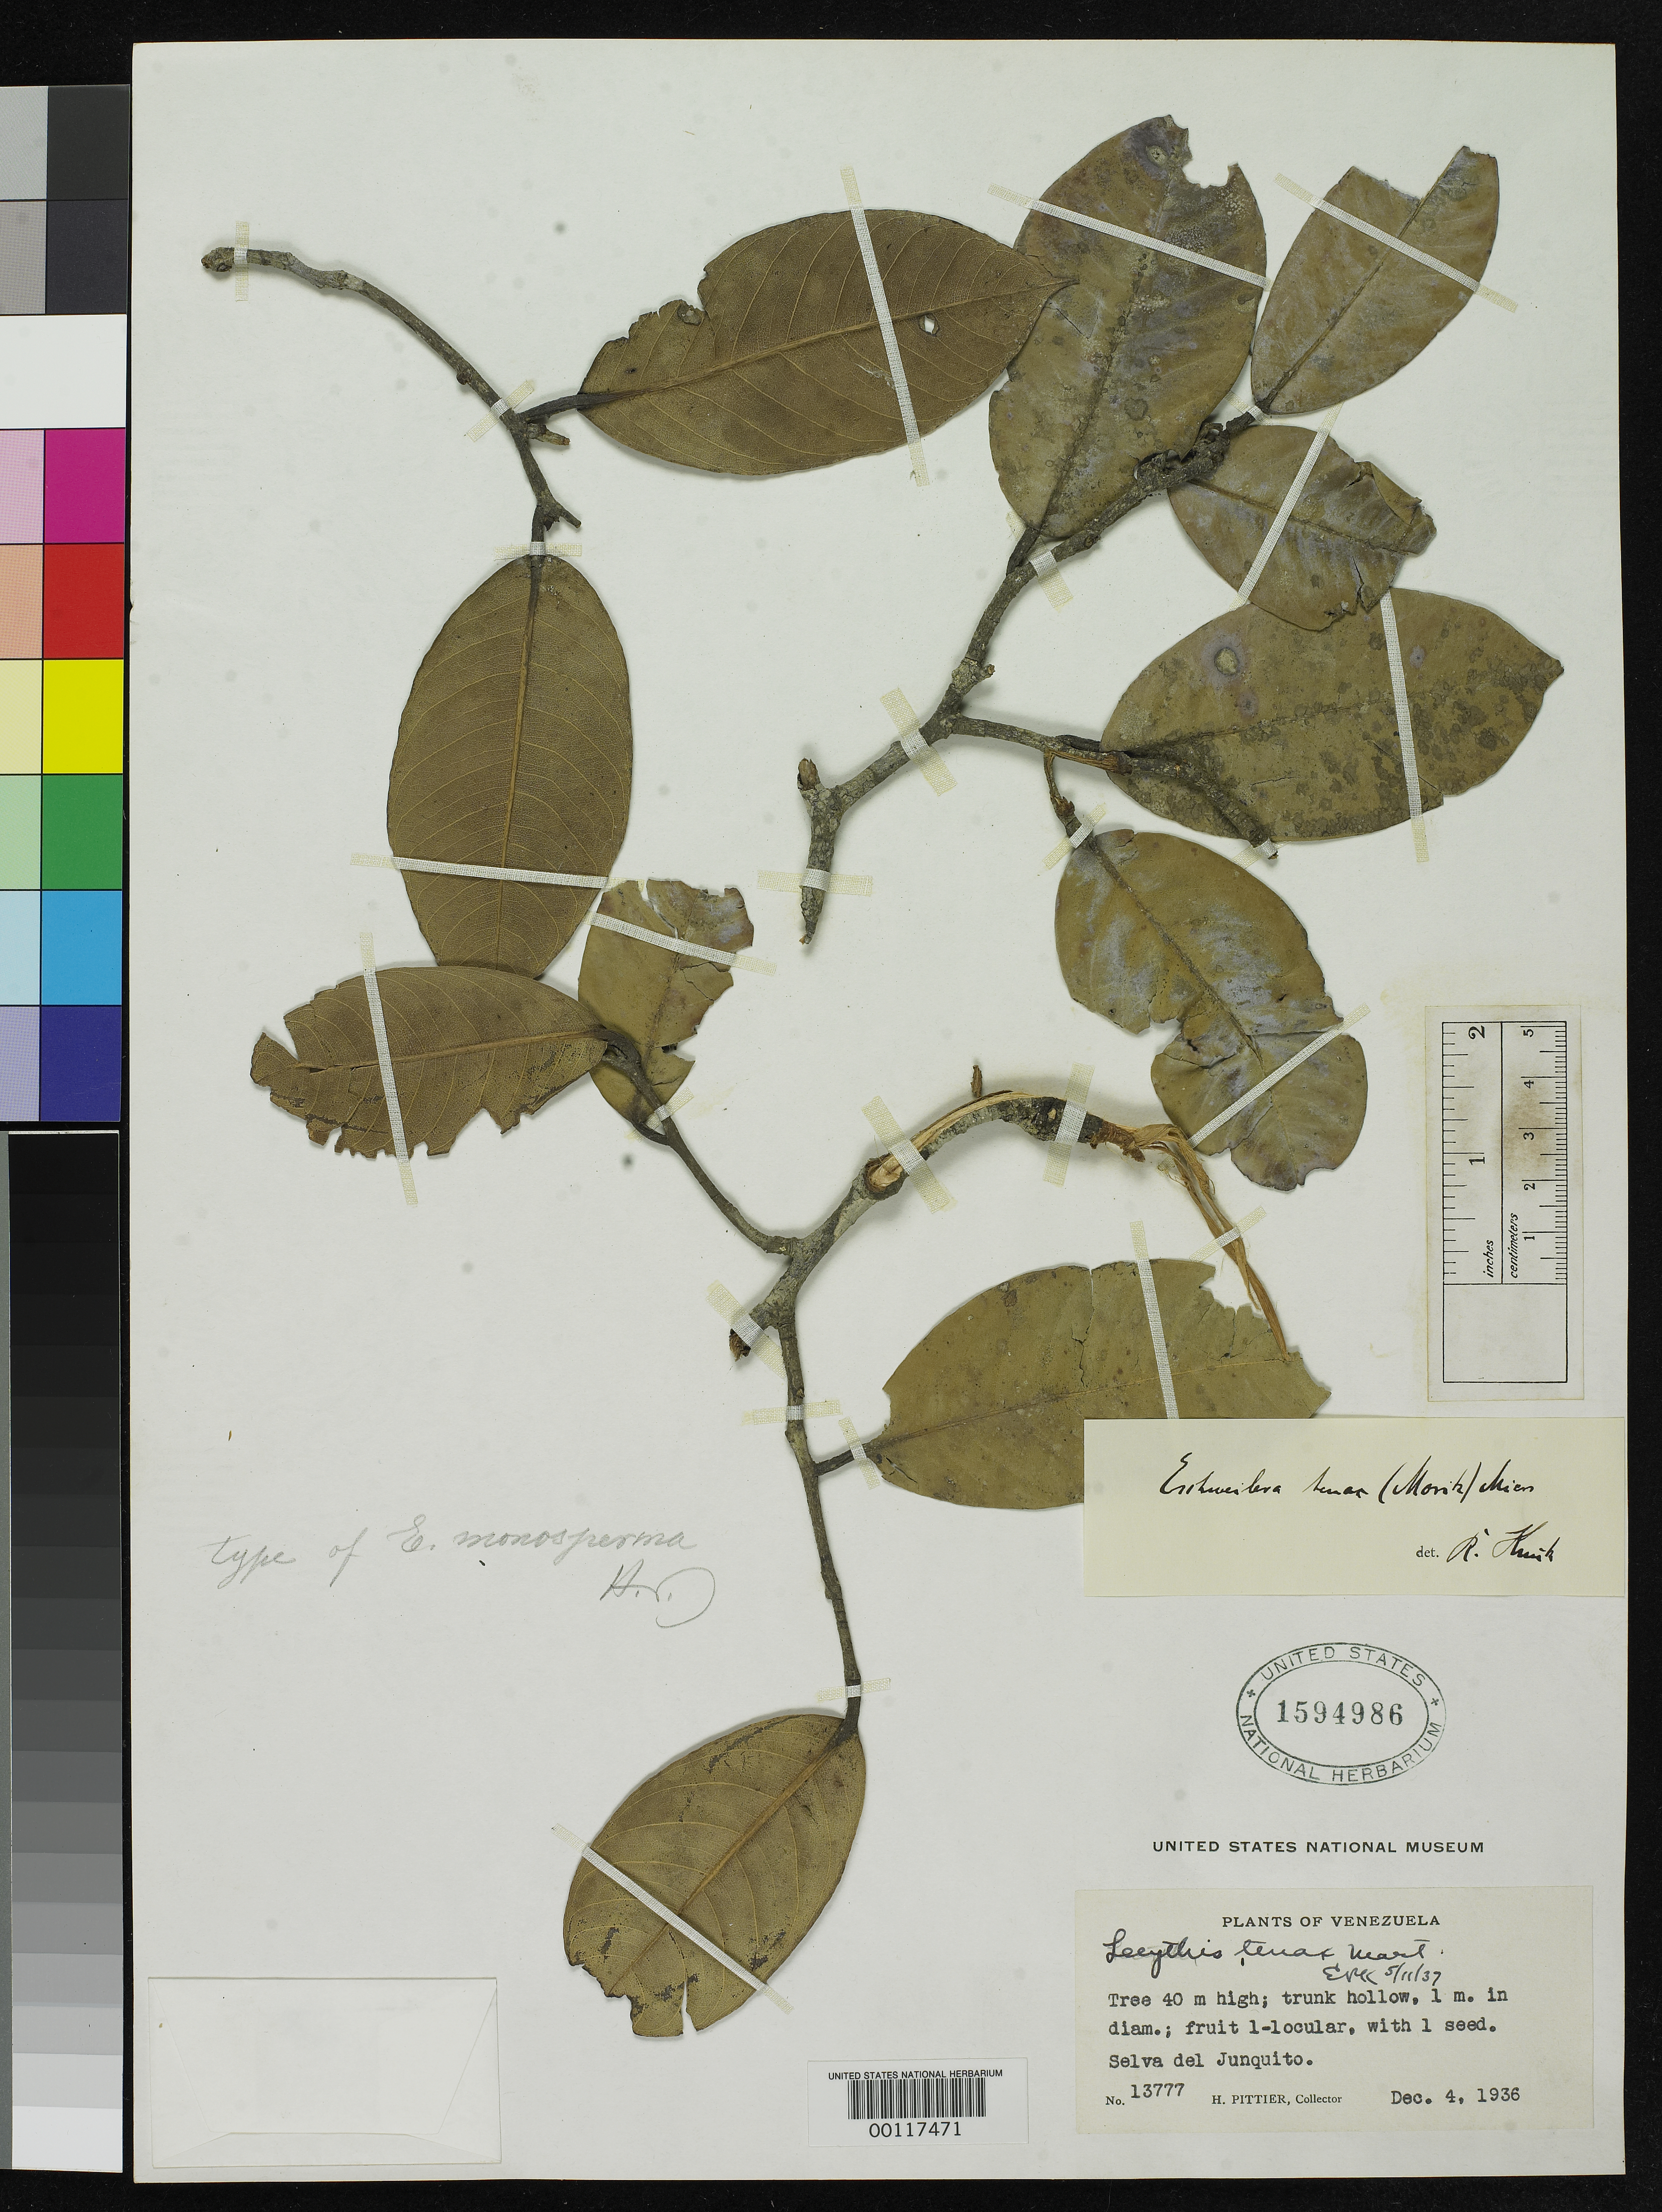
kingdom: Plantae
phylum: Tracheophyta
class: Magnoliopsida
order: Ericales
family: Lecythidaceae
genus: Eschweilera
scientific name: Eschweilera monosperma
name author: Pittier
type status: Type Collection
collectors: H. F. Pittier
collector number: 13777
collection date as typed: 04 Dec 1936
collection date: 1936-12-04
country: Venezuela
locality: Selva del Junquito.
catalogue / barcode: US 1594986